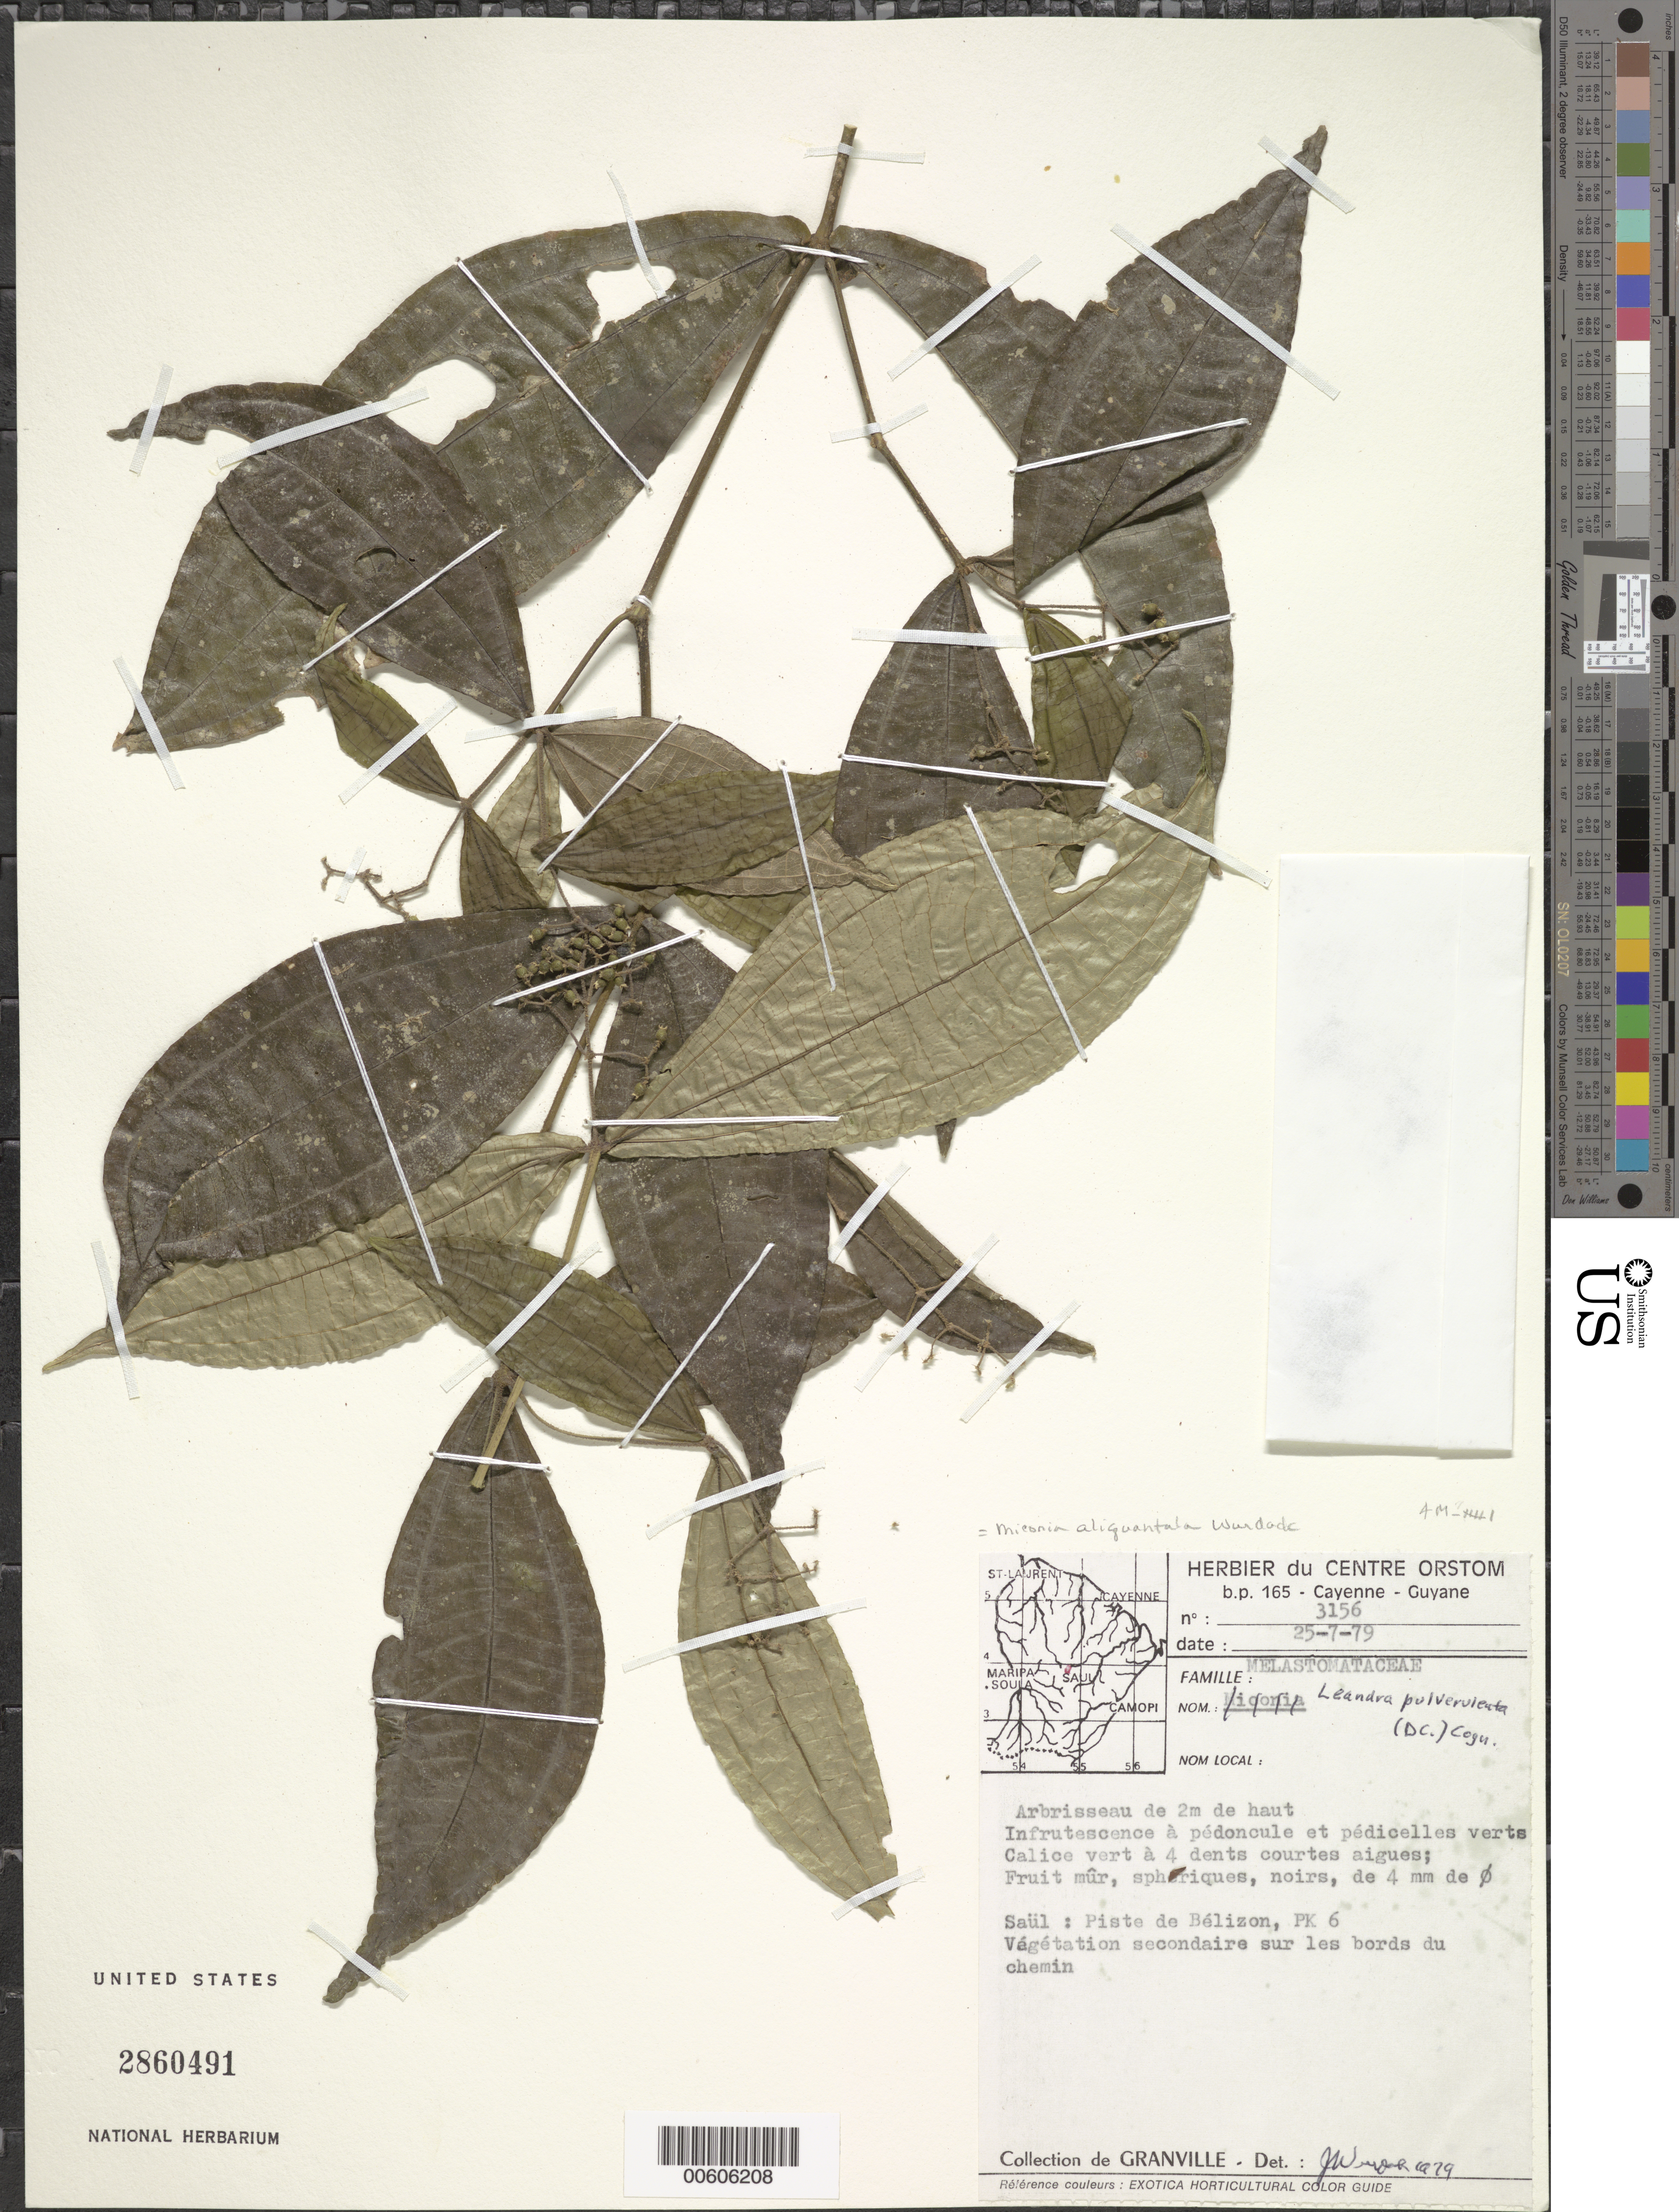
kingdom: Plantae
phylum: Tracheophyta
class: Magnoliopsida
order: Myrtales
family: Melastomataceae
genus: Miconia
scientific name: Miconia aliquantula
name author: Wurdack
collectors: J.-J. de Granville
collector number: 3156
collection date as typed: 25-Jul-79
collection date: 1979-07-25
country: French Guiana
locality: Saül, Piste de Bélizon, PK6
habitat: Vegetation secondaire sur les bords du chemin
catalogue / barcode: US 2860491